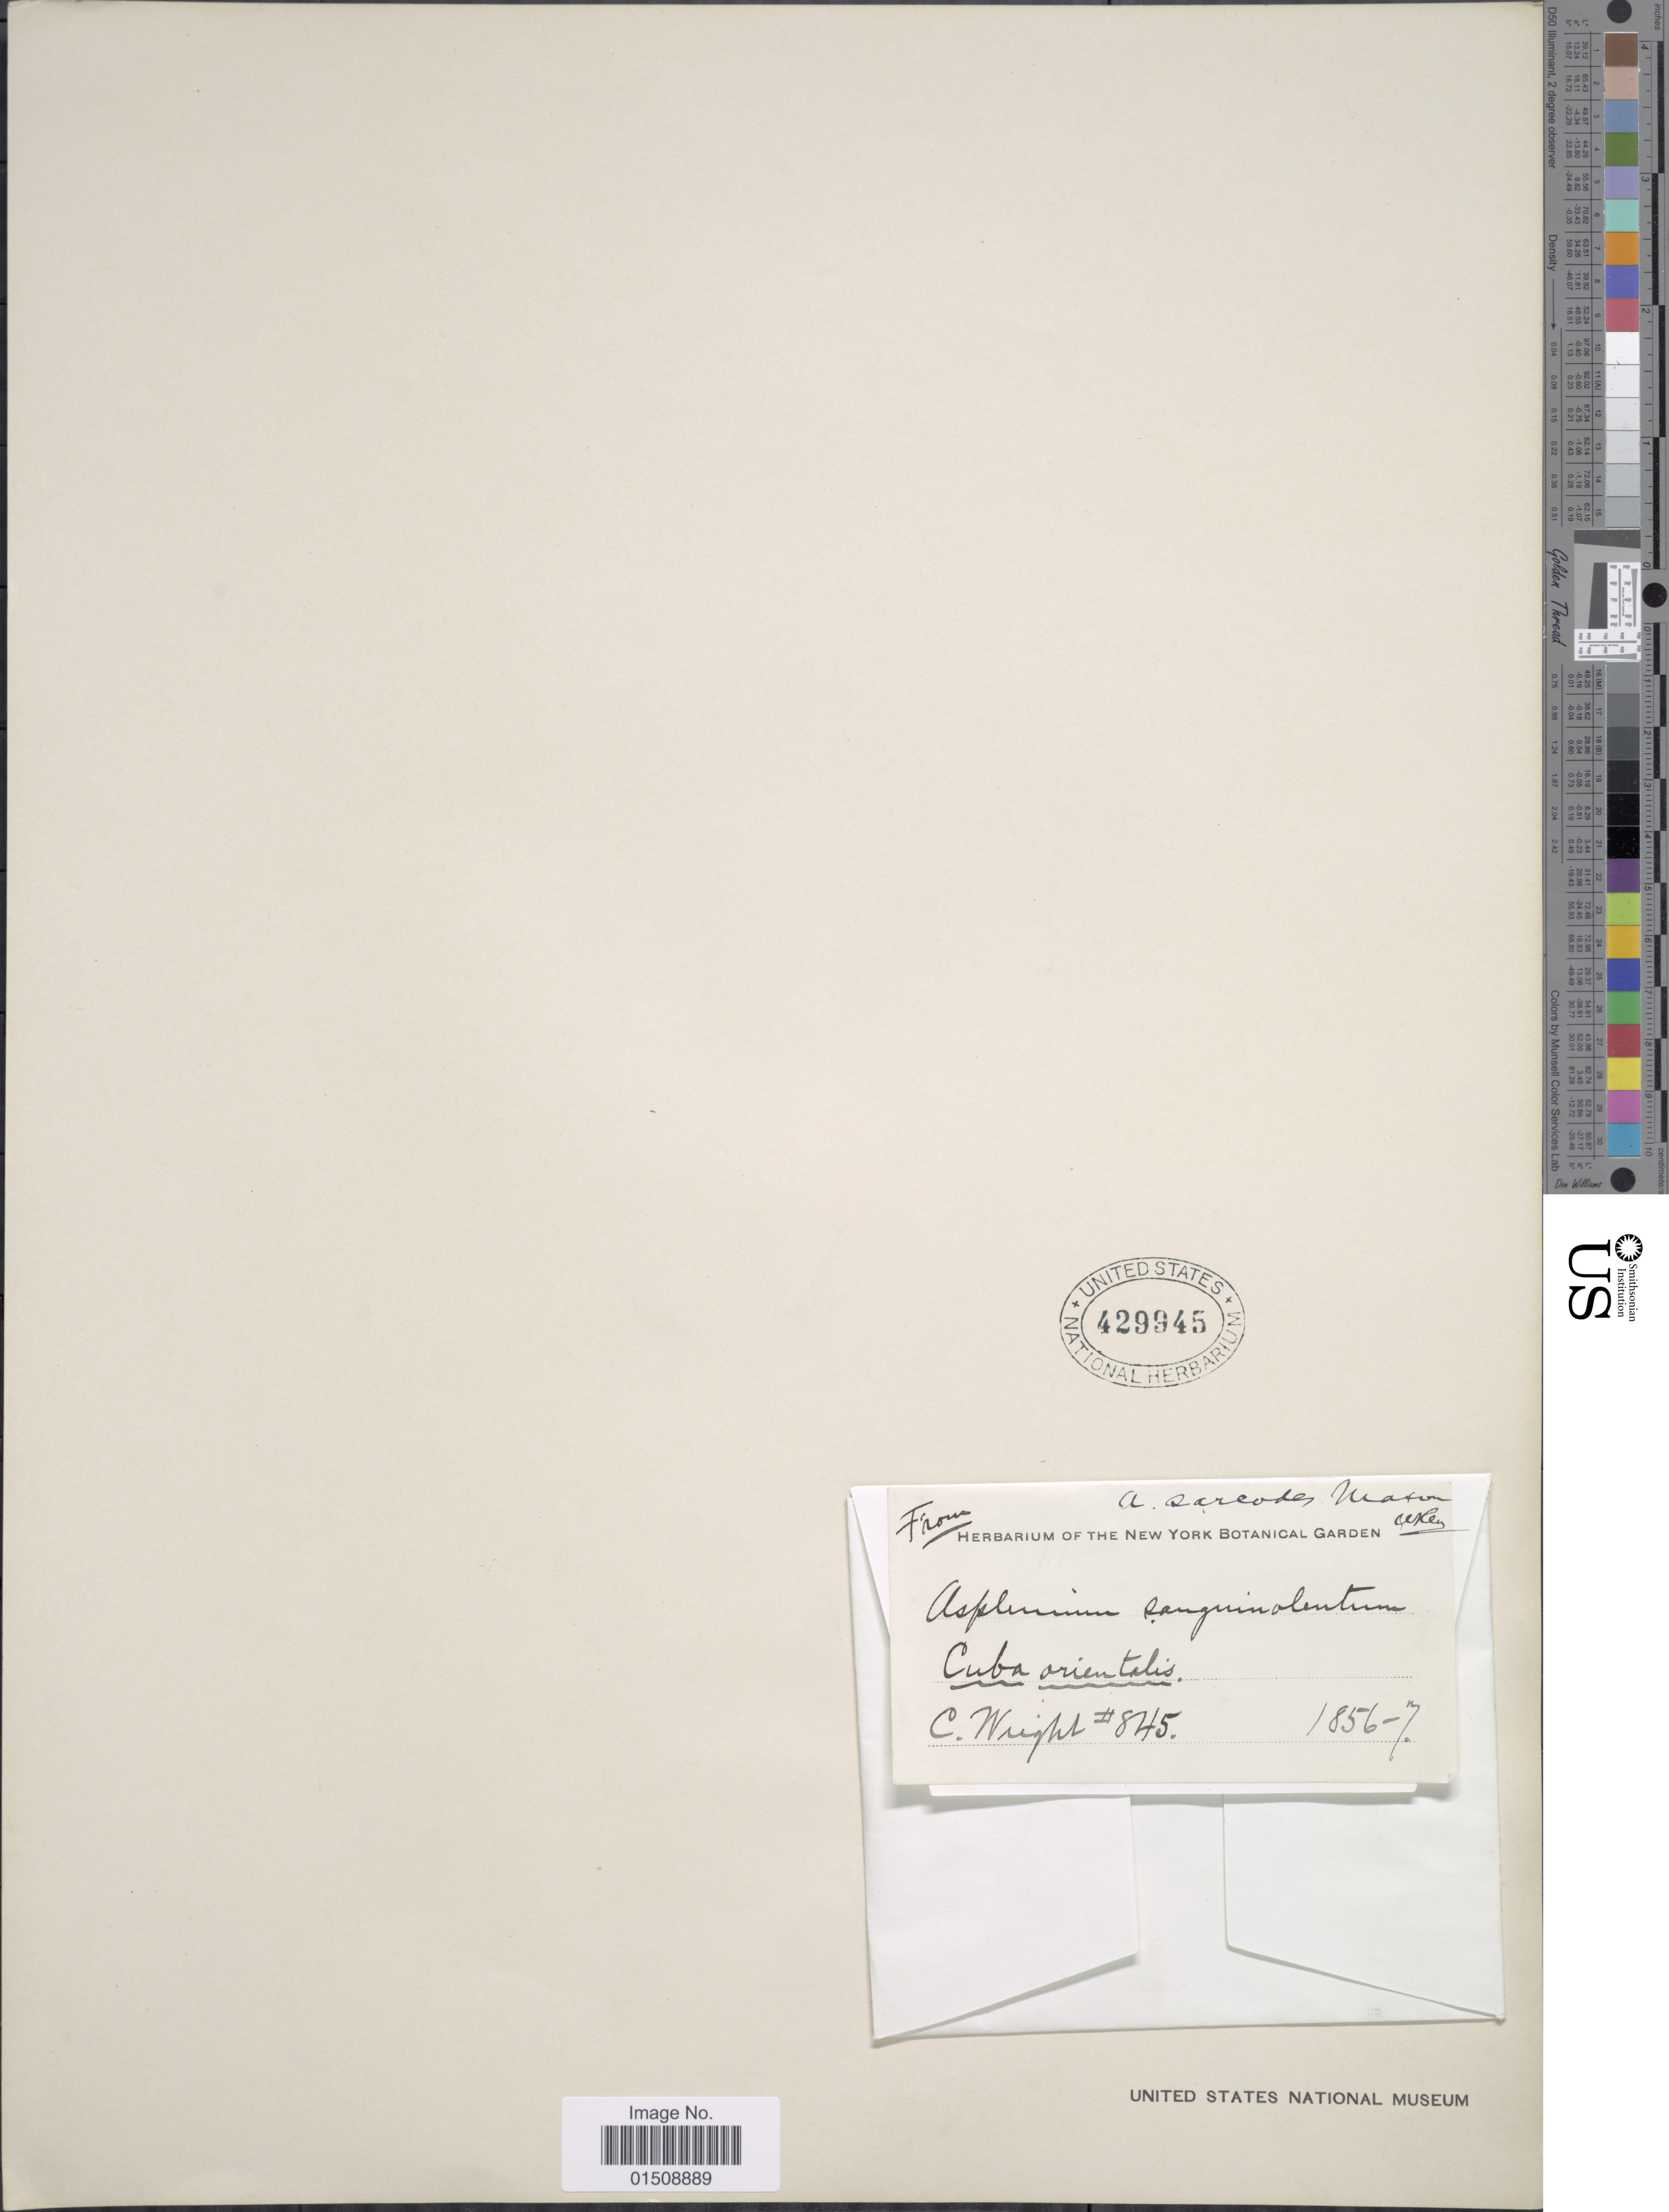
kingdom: Plantae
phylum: Tracheophyta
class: Polypodiopsida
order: Polypodiales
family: Aspleniaceae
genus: Asplenium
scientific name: Asplenium feei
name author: Kunze ex Fée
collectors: C. Wright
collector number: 845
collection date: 1856/1857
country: Cuba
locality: Cuba Orientalis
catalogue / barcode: US 429945